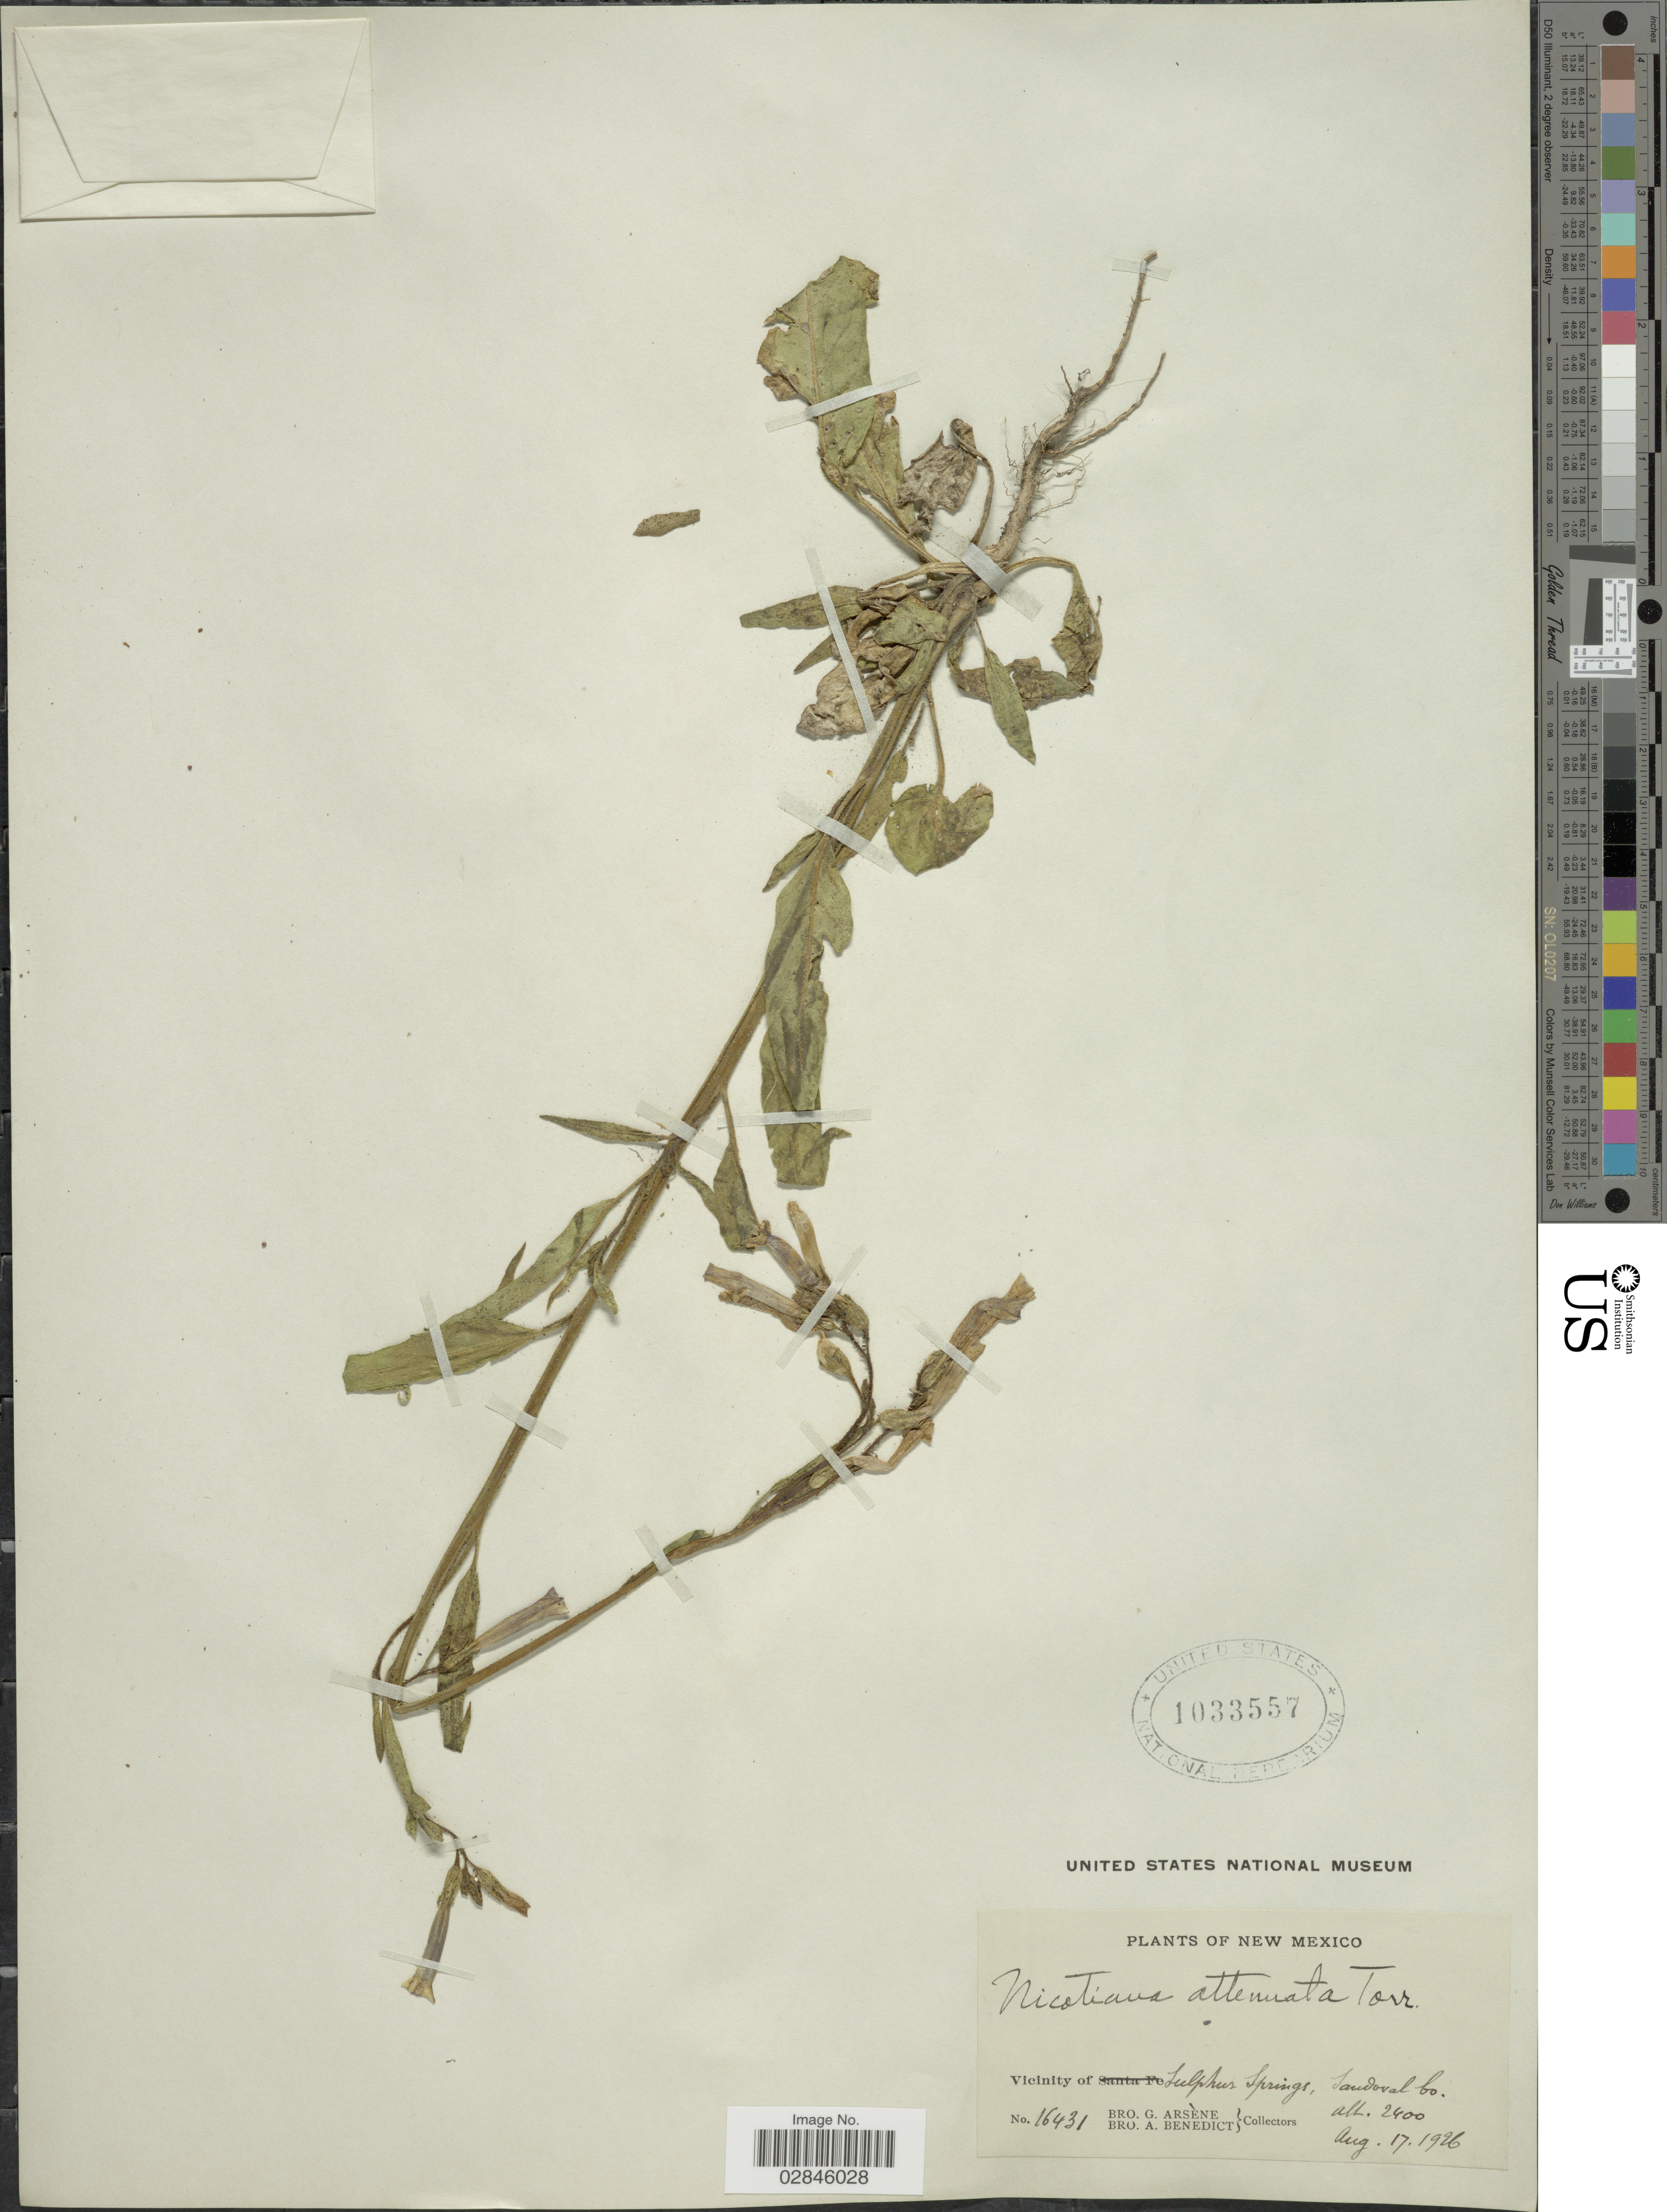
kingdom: Plantae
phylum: Tracheophyta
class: Magnoliopsida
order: Solanales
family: Solanaceae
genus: Nicotiana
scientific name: Nicotiana attenuata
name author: Torr. ex S. Watson in C. King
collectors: Bro. G. Arsène & Bro. A. Benedict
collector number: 16431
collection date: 1926-08-17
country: United States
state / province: New Mexico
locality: Vicinity of Sulphur Springs, Sandoval Co.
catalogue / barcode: US 1033557